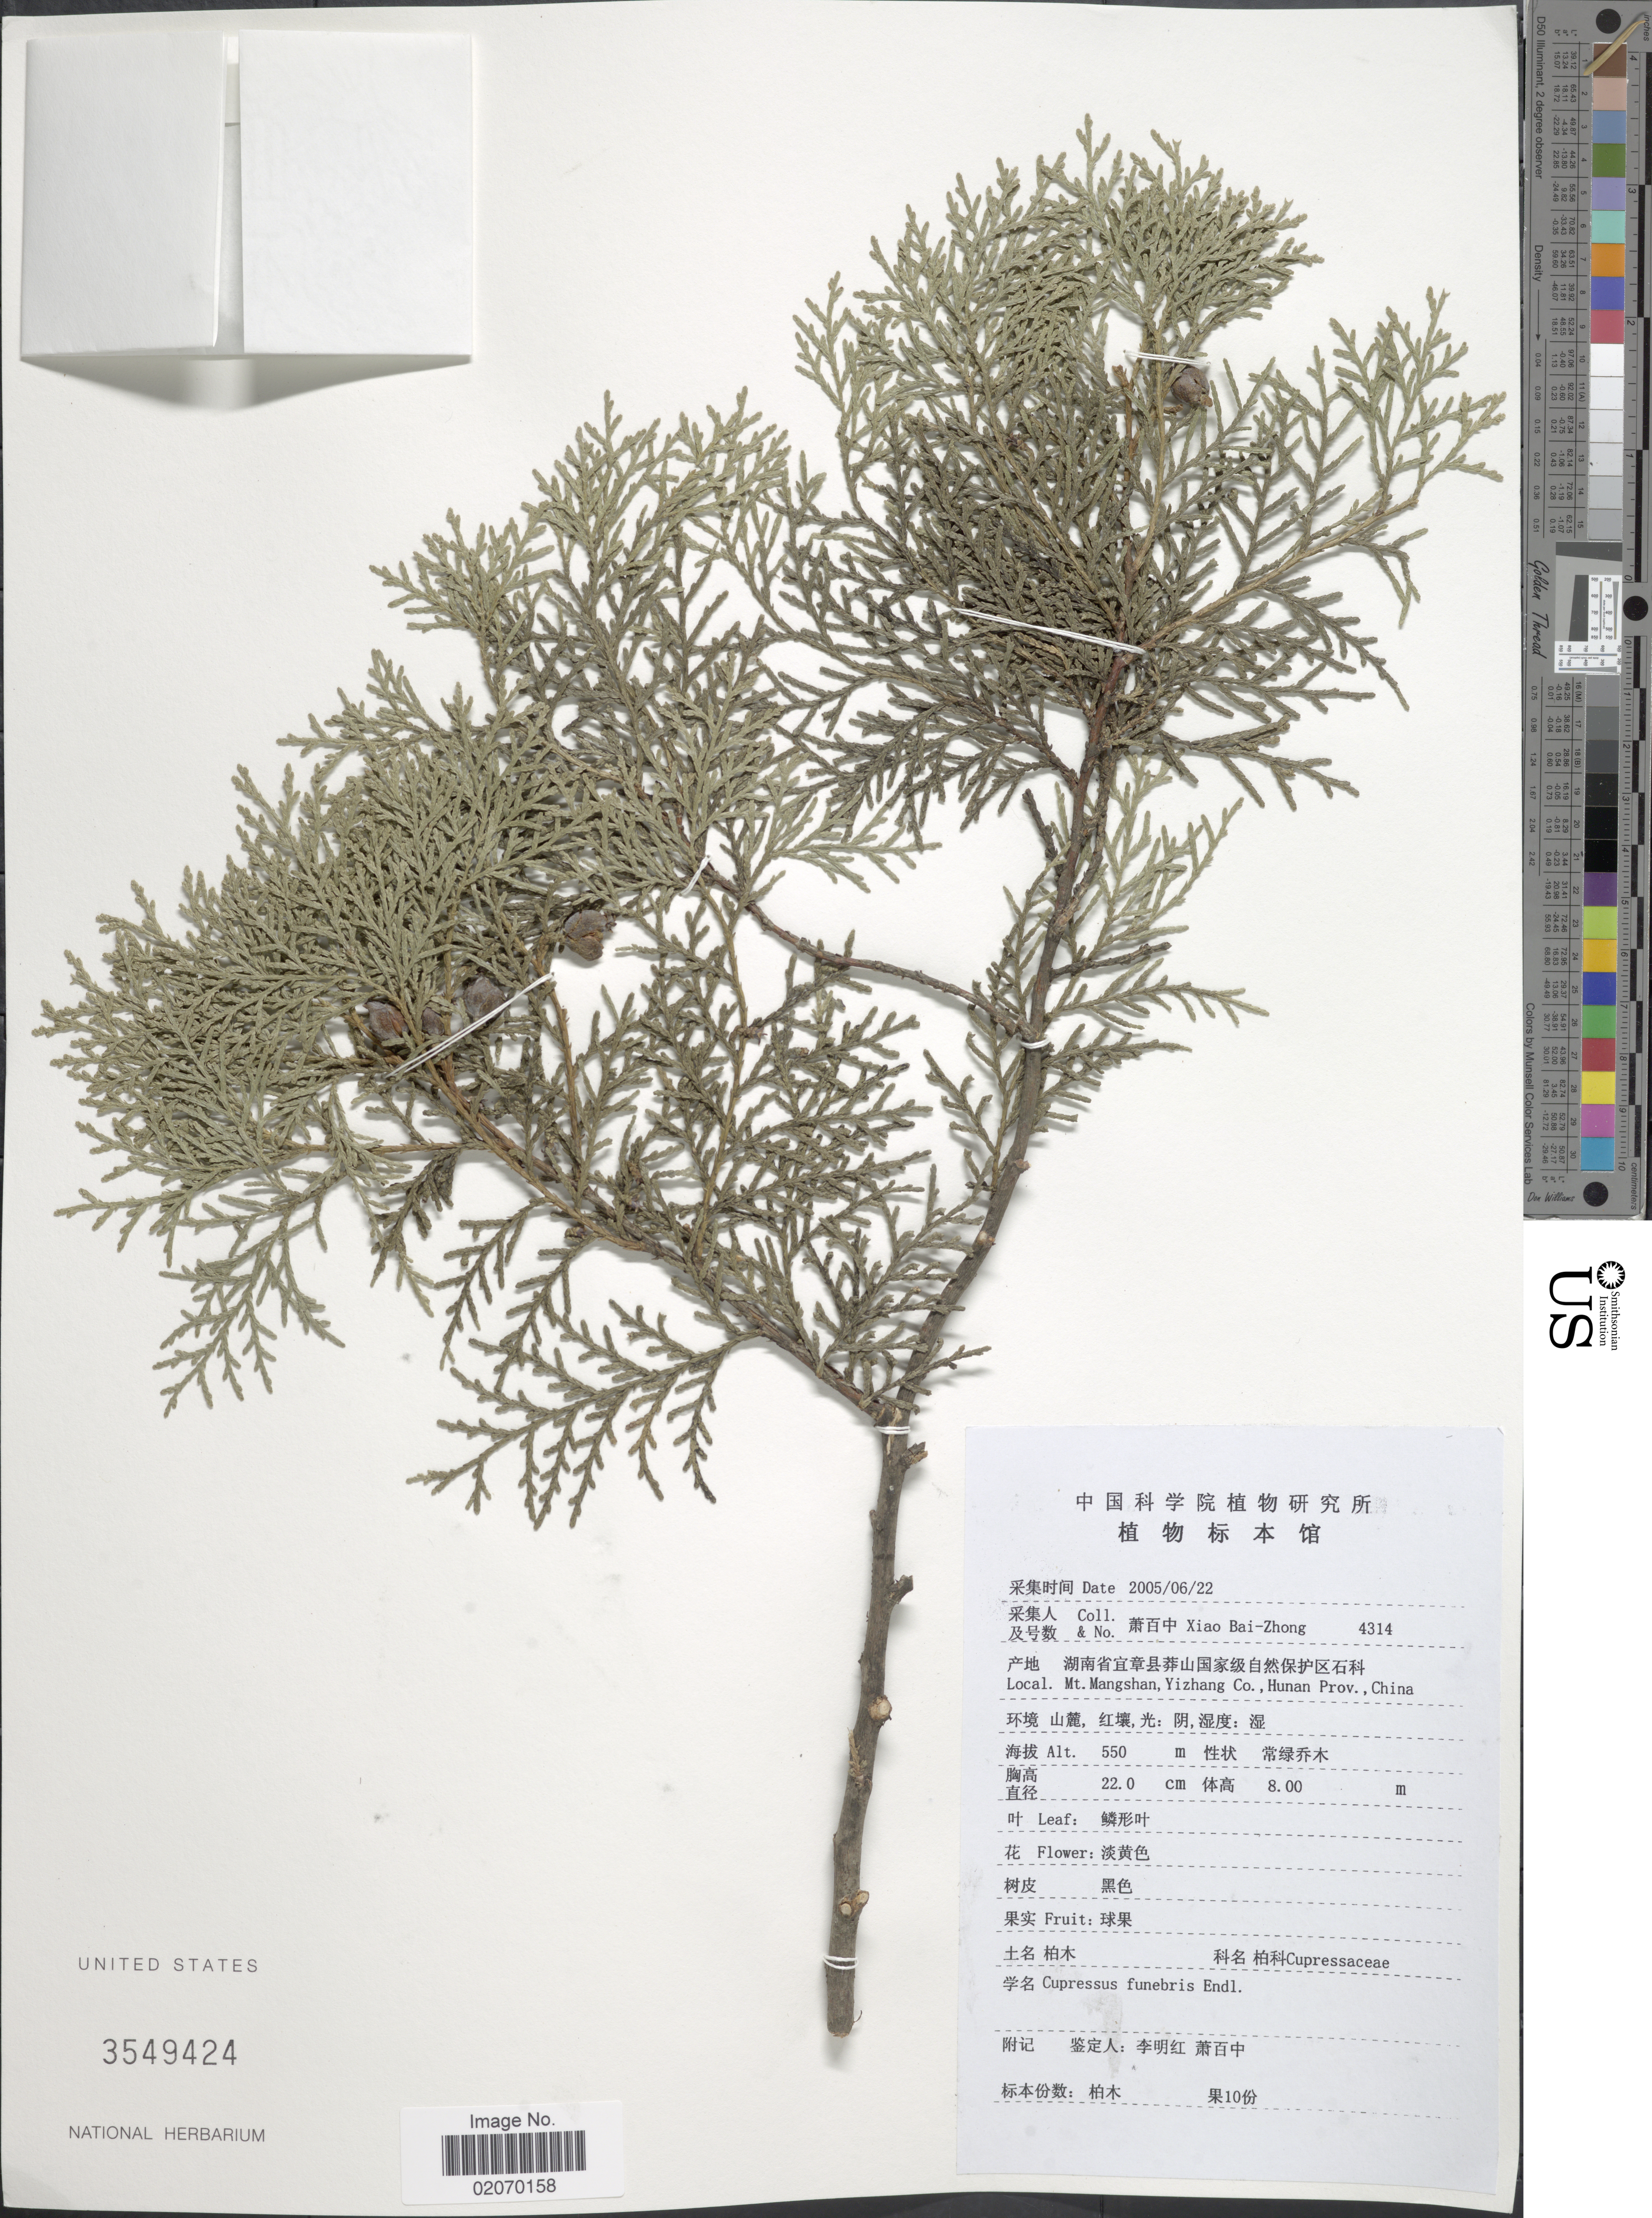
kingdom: Plantae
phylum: Tracheophyta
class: Pinopsida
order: Pinales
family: Cupressaceae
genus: Cupressus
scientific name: Cupressus funebris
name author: Endl.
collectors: B. Z. Xiao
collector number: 4314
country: China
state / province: Hunan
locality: Mt. Mangshan, Yizhang Co.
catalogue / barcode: US 3549424